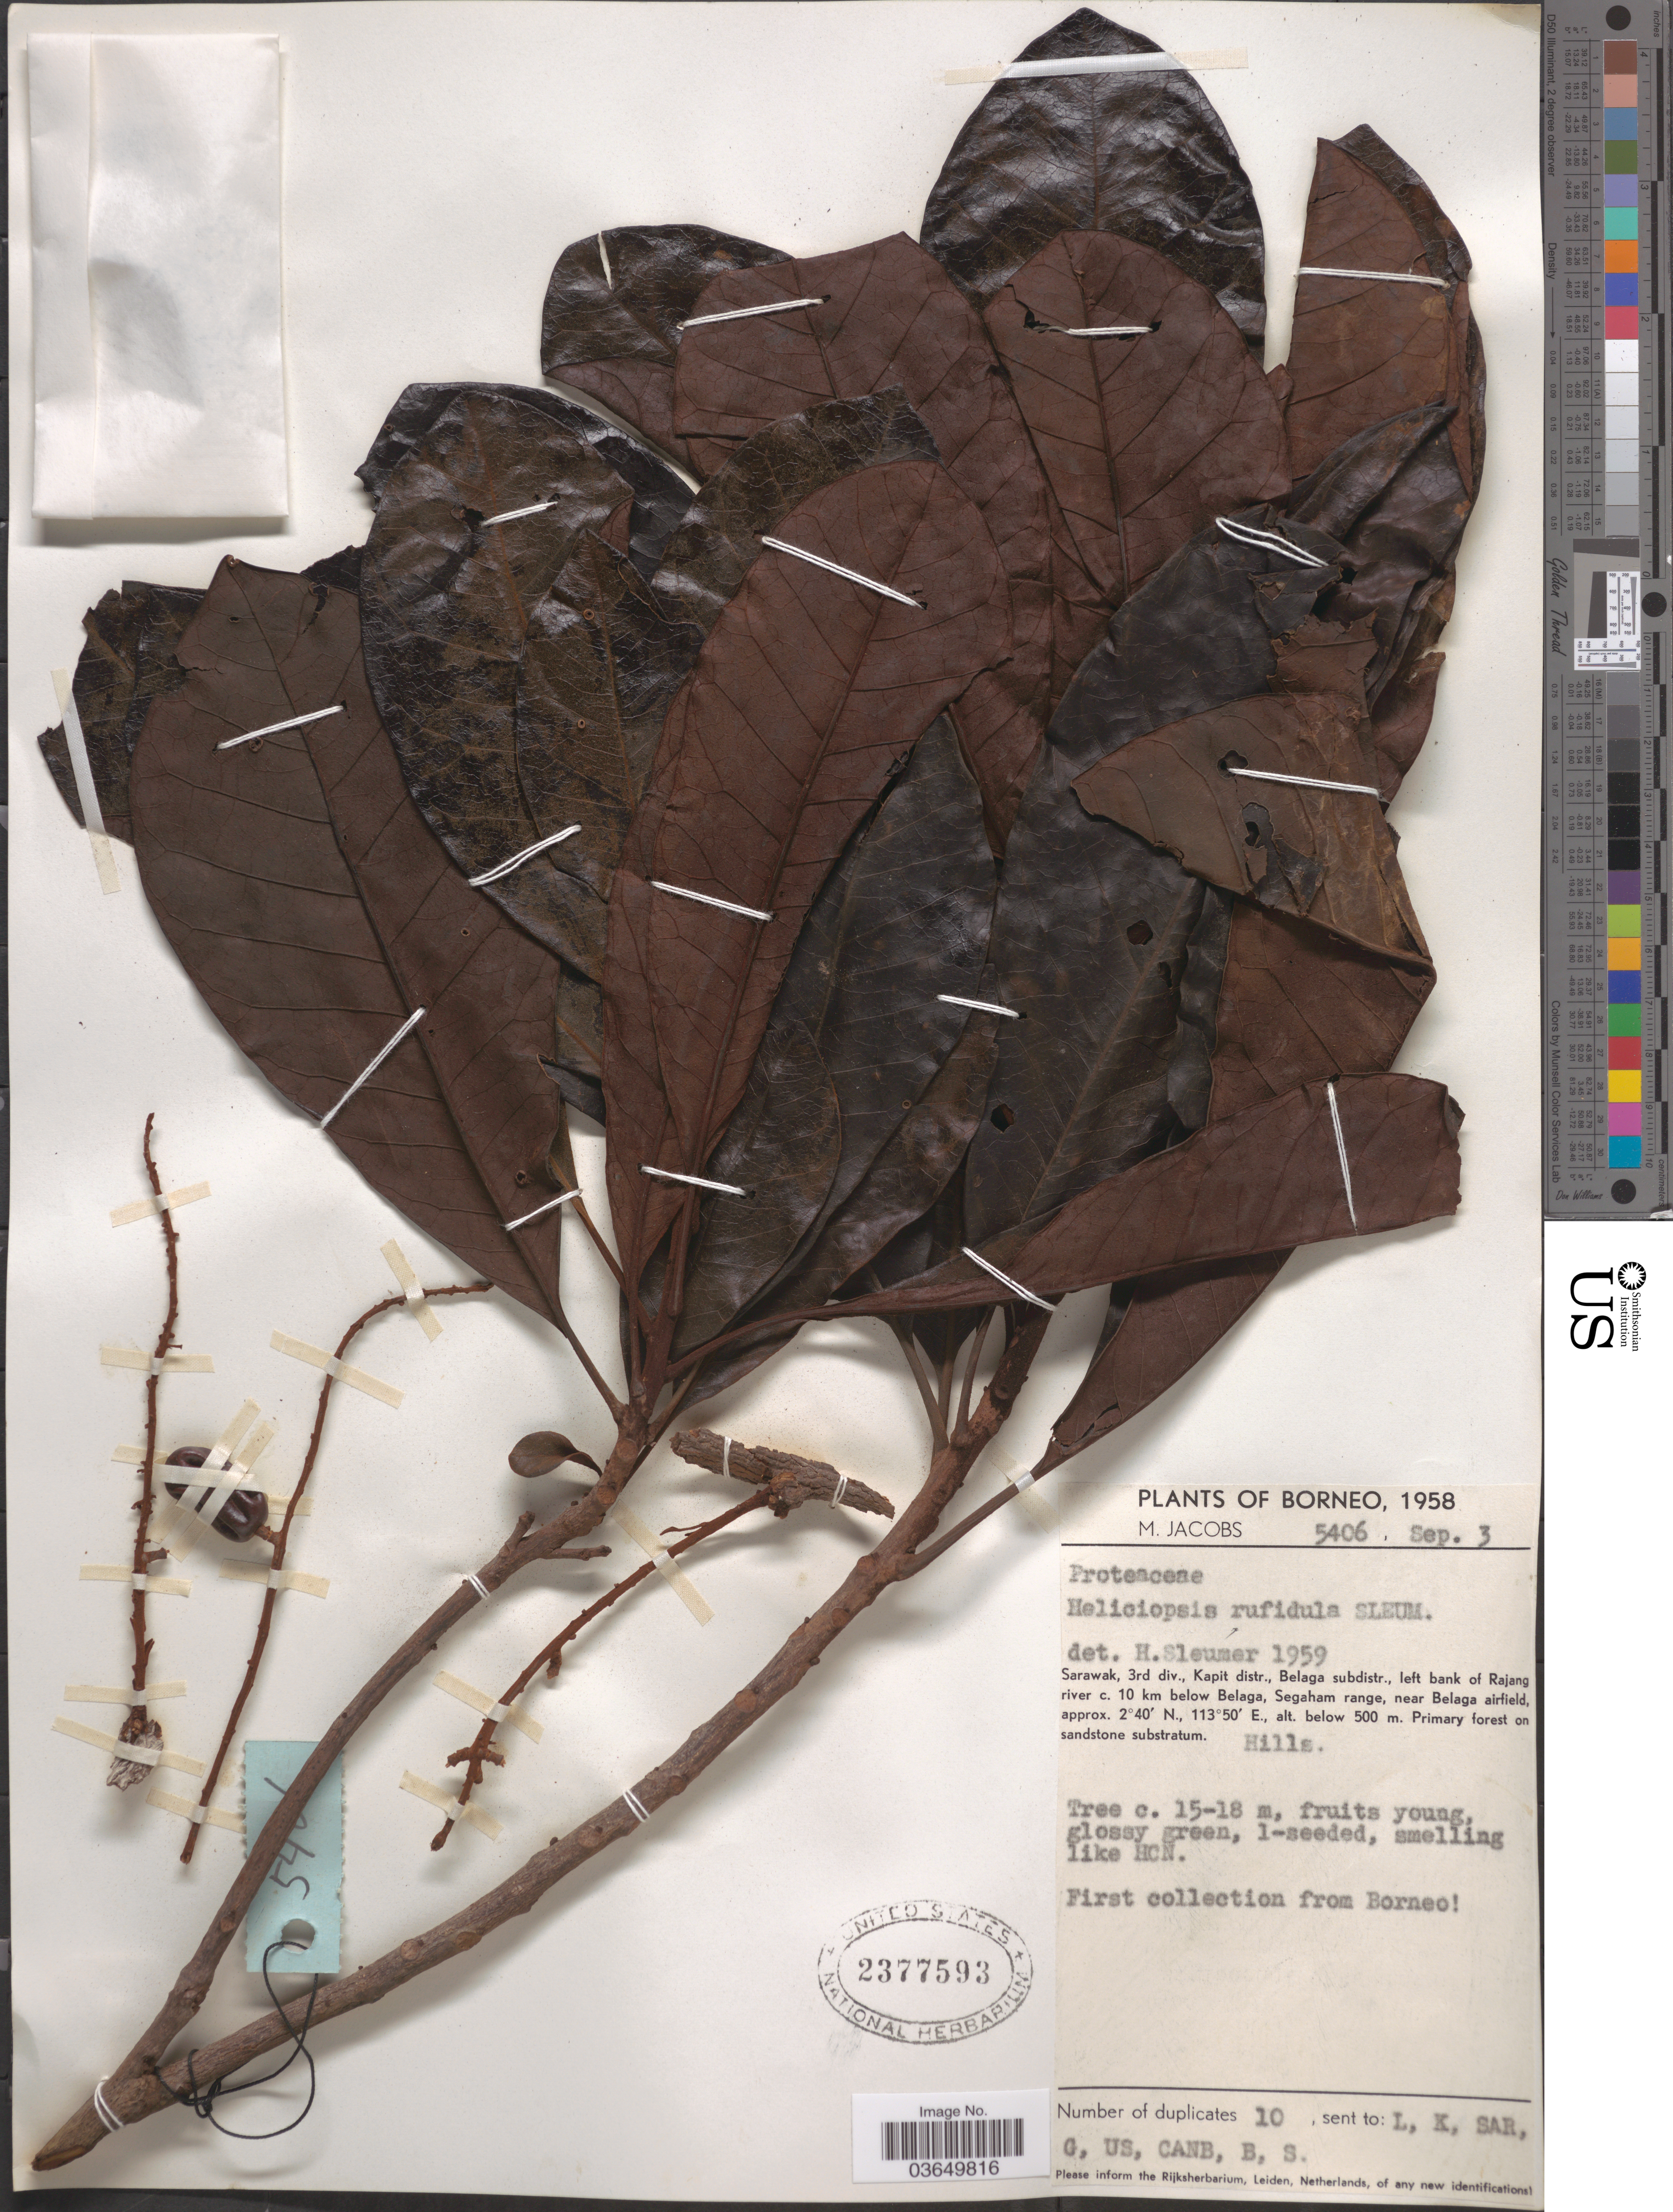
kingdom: Plantae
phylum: Tracheophyta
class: Magnoliopsida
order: Proteales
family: Proteaceae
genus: Heliciopsis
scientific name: Heliciopsis rufidula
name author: Sleumer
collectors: M. Jacobs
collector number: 5406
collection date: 1958-09-03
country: Malaysia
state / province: Sarawak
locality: Borneo. 3rd div., Kapit distr., Belaga subdistr., left bank of Rajang river c. 10 km below Belaga, Segaham range, near Belaga airfield.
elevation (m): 500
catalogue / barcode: US 2377593